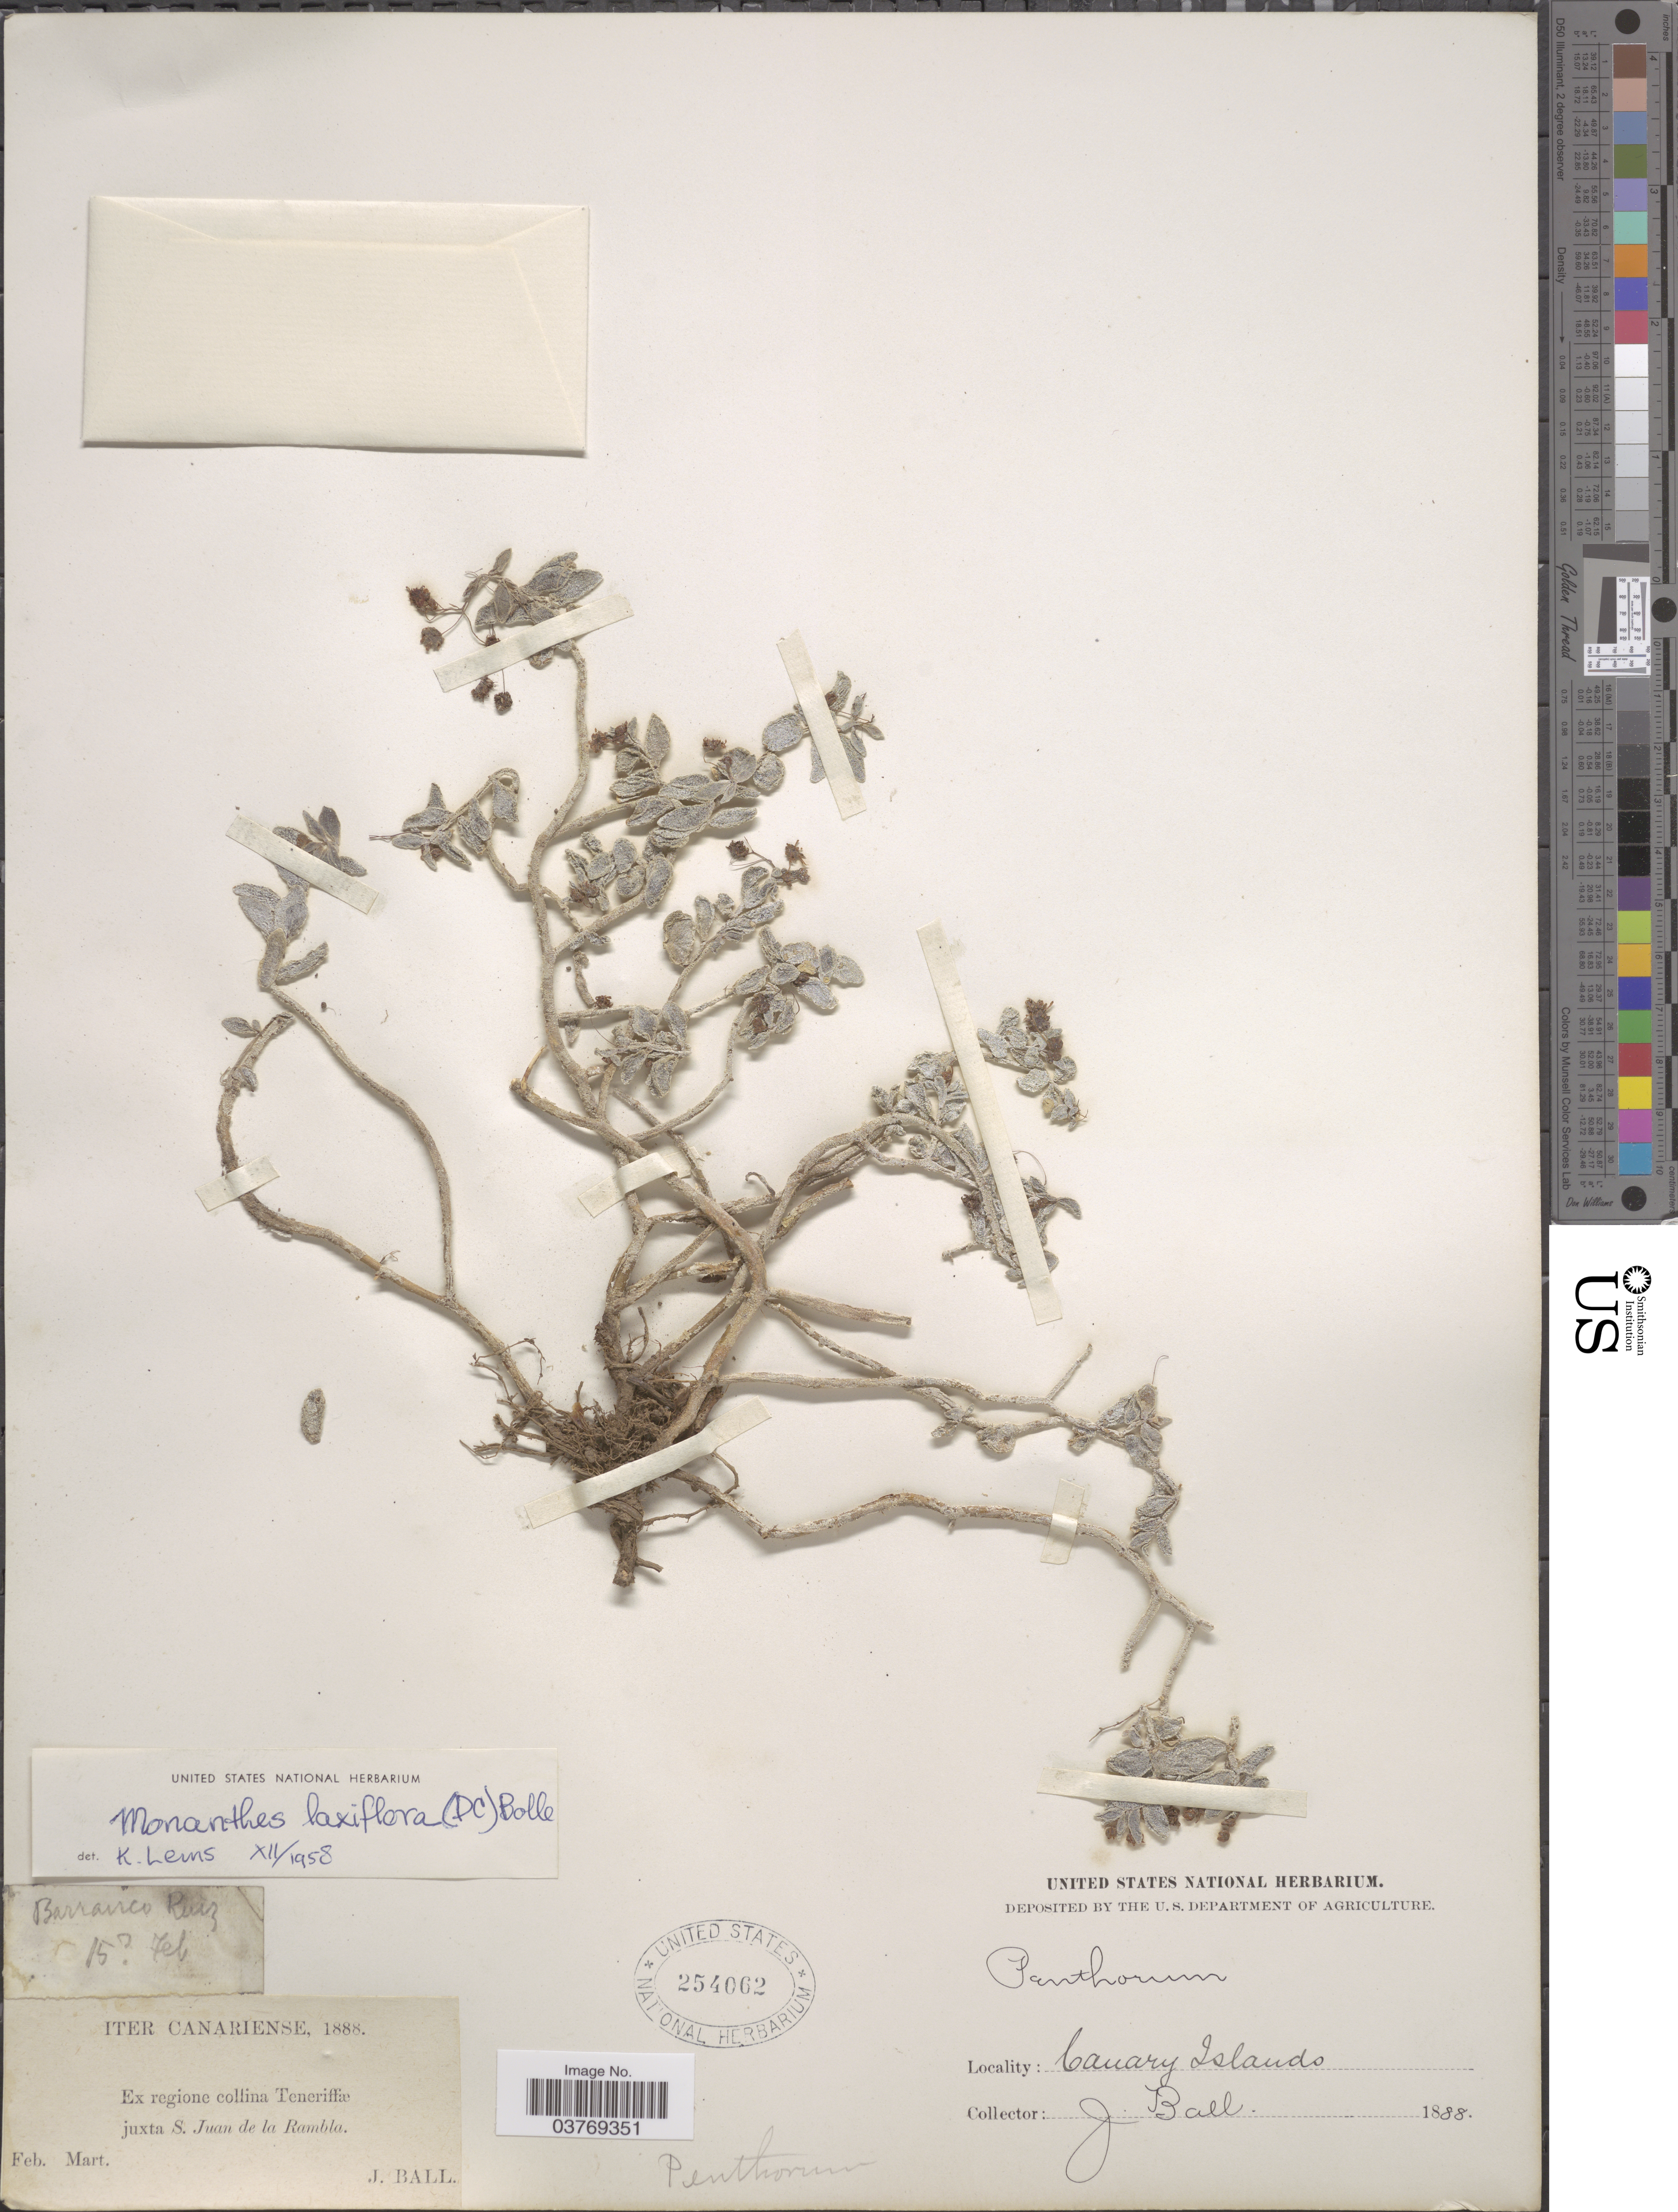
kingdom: Plantae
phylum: Tracheophyta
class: Magnoliopsida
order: Saxifragales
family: Crassulaceae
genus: Monanthes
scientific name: Monanthes laxiflora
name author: (DC.) Bolle ex Bornmüller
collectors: J. Ball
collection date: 1888-02-15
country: Spain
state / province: Canarias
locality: Iter Canariense. Ex regione collina Teneriffæ juxta S. Juan de la Rambla. Canary Islands.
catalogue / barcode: US 254062